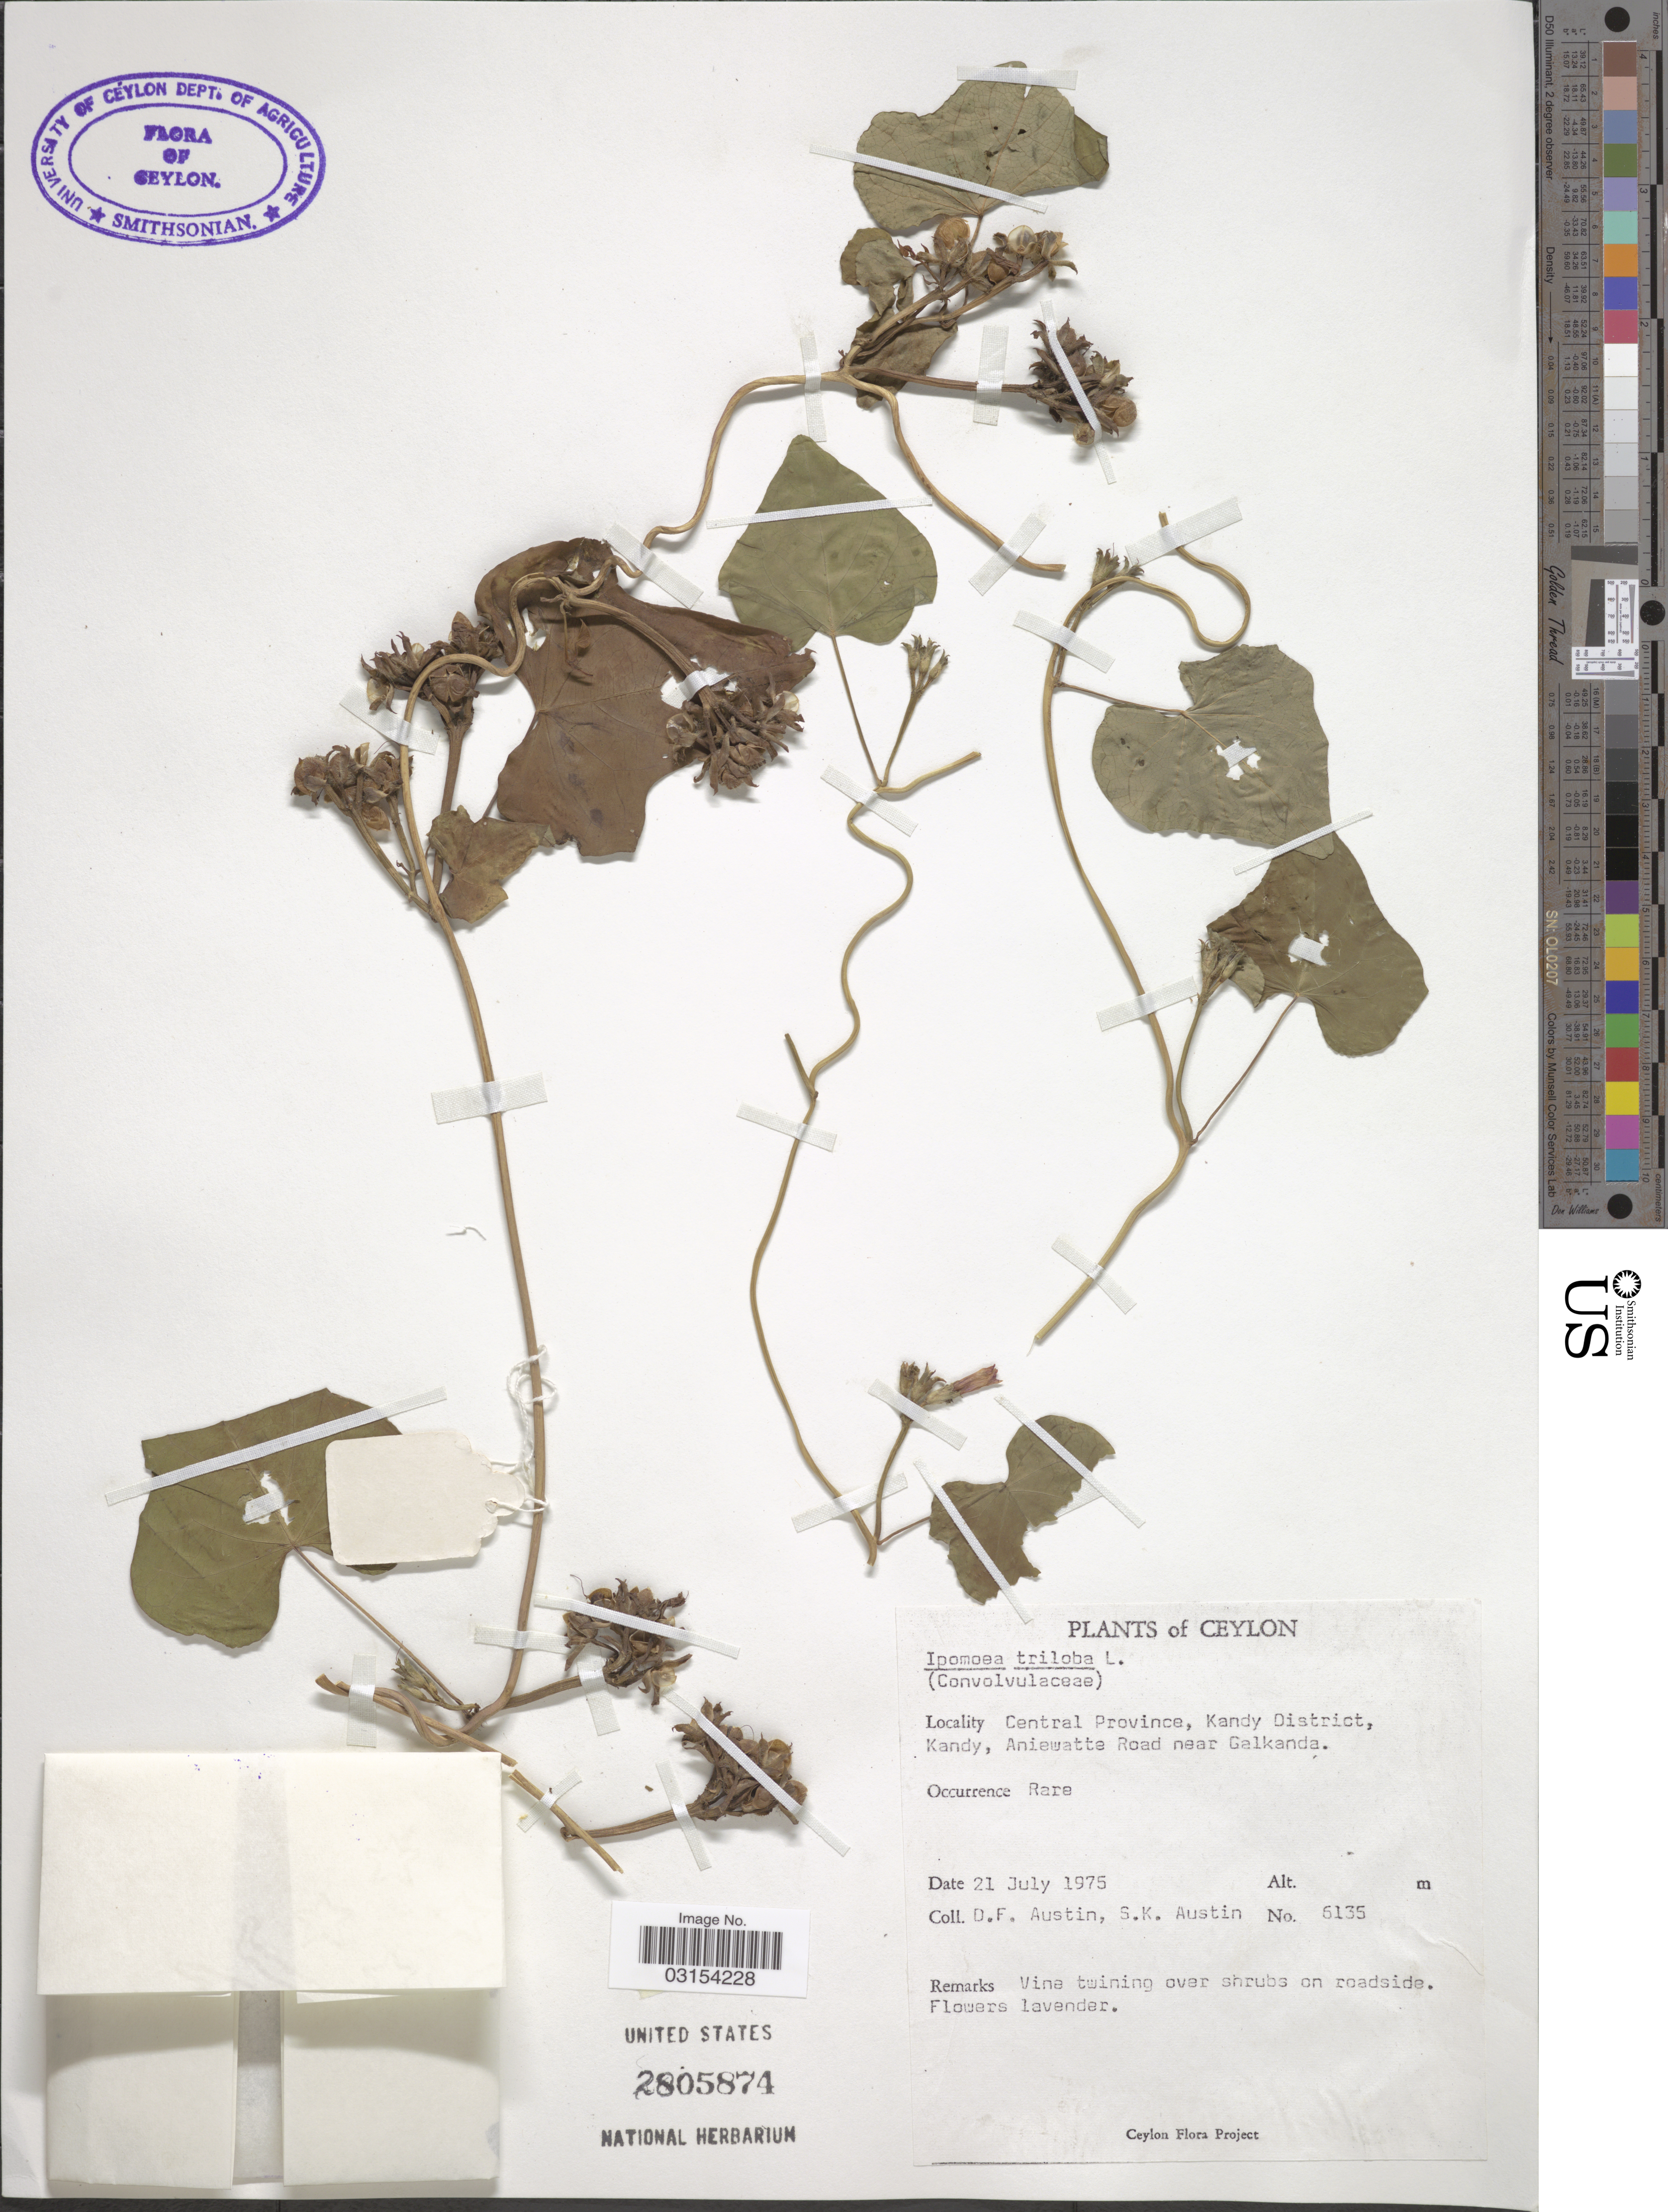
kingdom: Plantae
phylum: Tracheophyta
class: Magnoliopsida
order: Solanales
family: Convolvulaceae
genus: Ipomoea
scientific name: Ipomoea triloba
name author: L.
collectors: D. Austin & S. Austin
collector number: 6135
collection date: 1975-07-21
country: Sri Lanka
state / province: Central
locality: Ceylon, Central Province, Kandy District, Kandy, Aniewatte Road near Galkanda.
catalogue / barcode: US 2805874